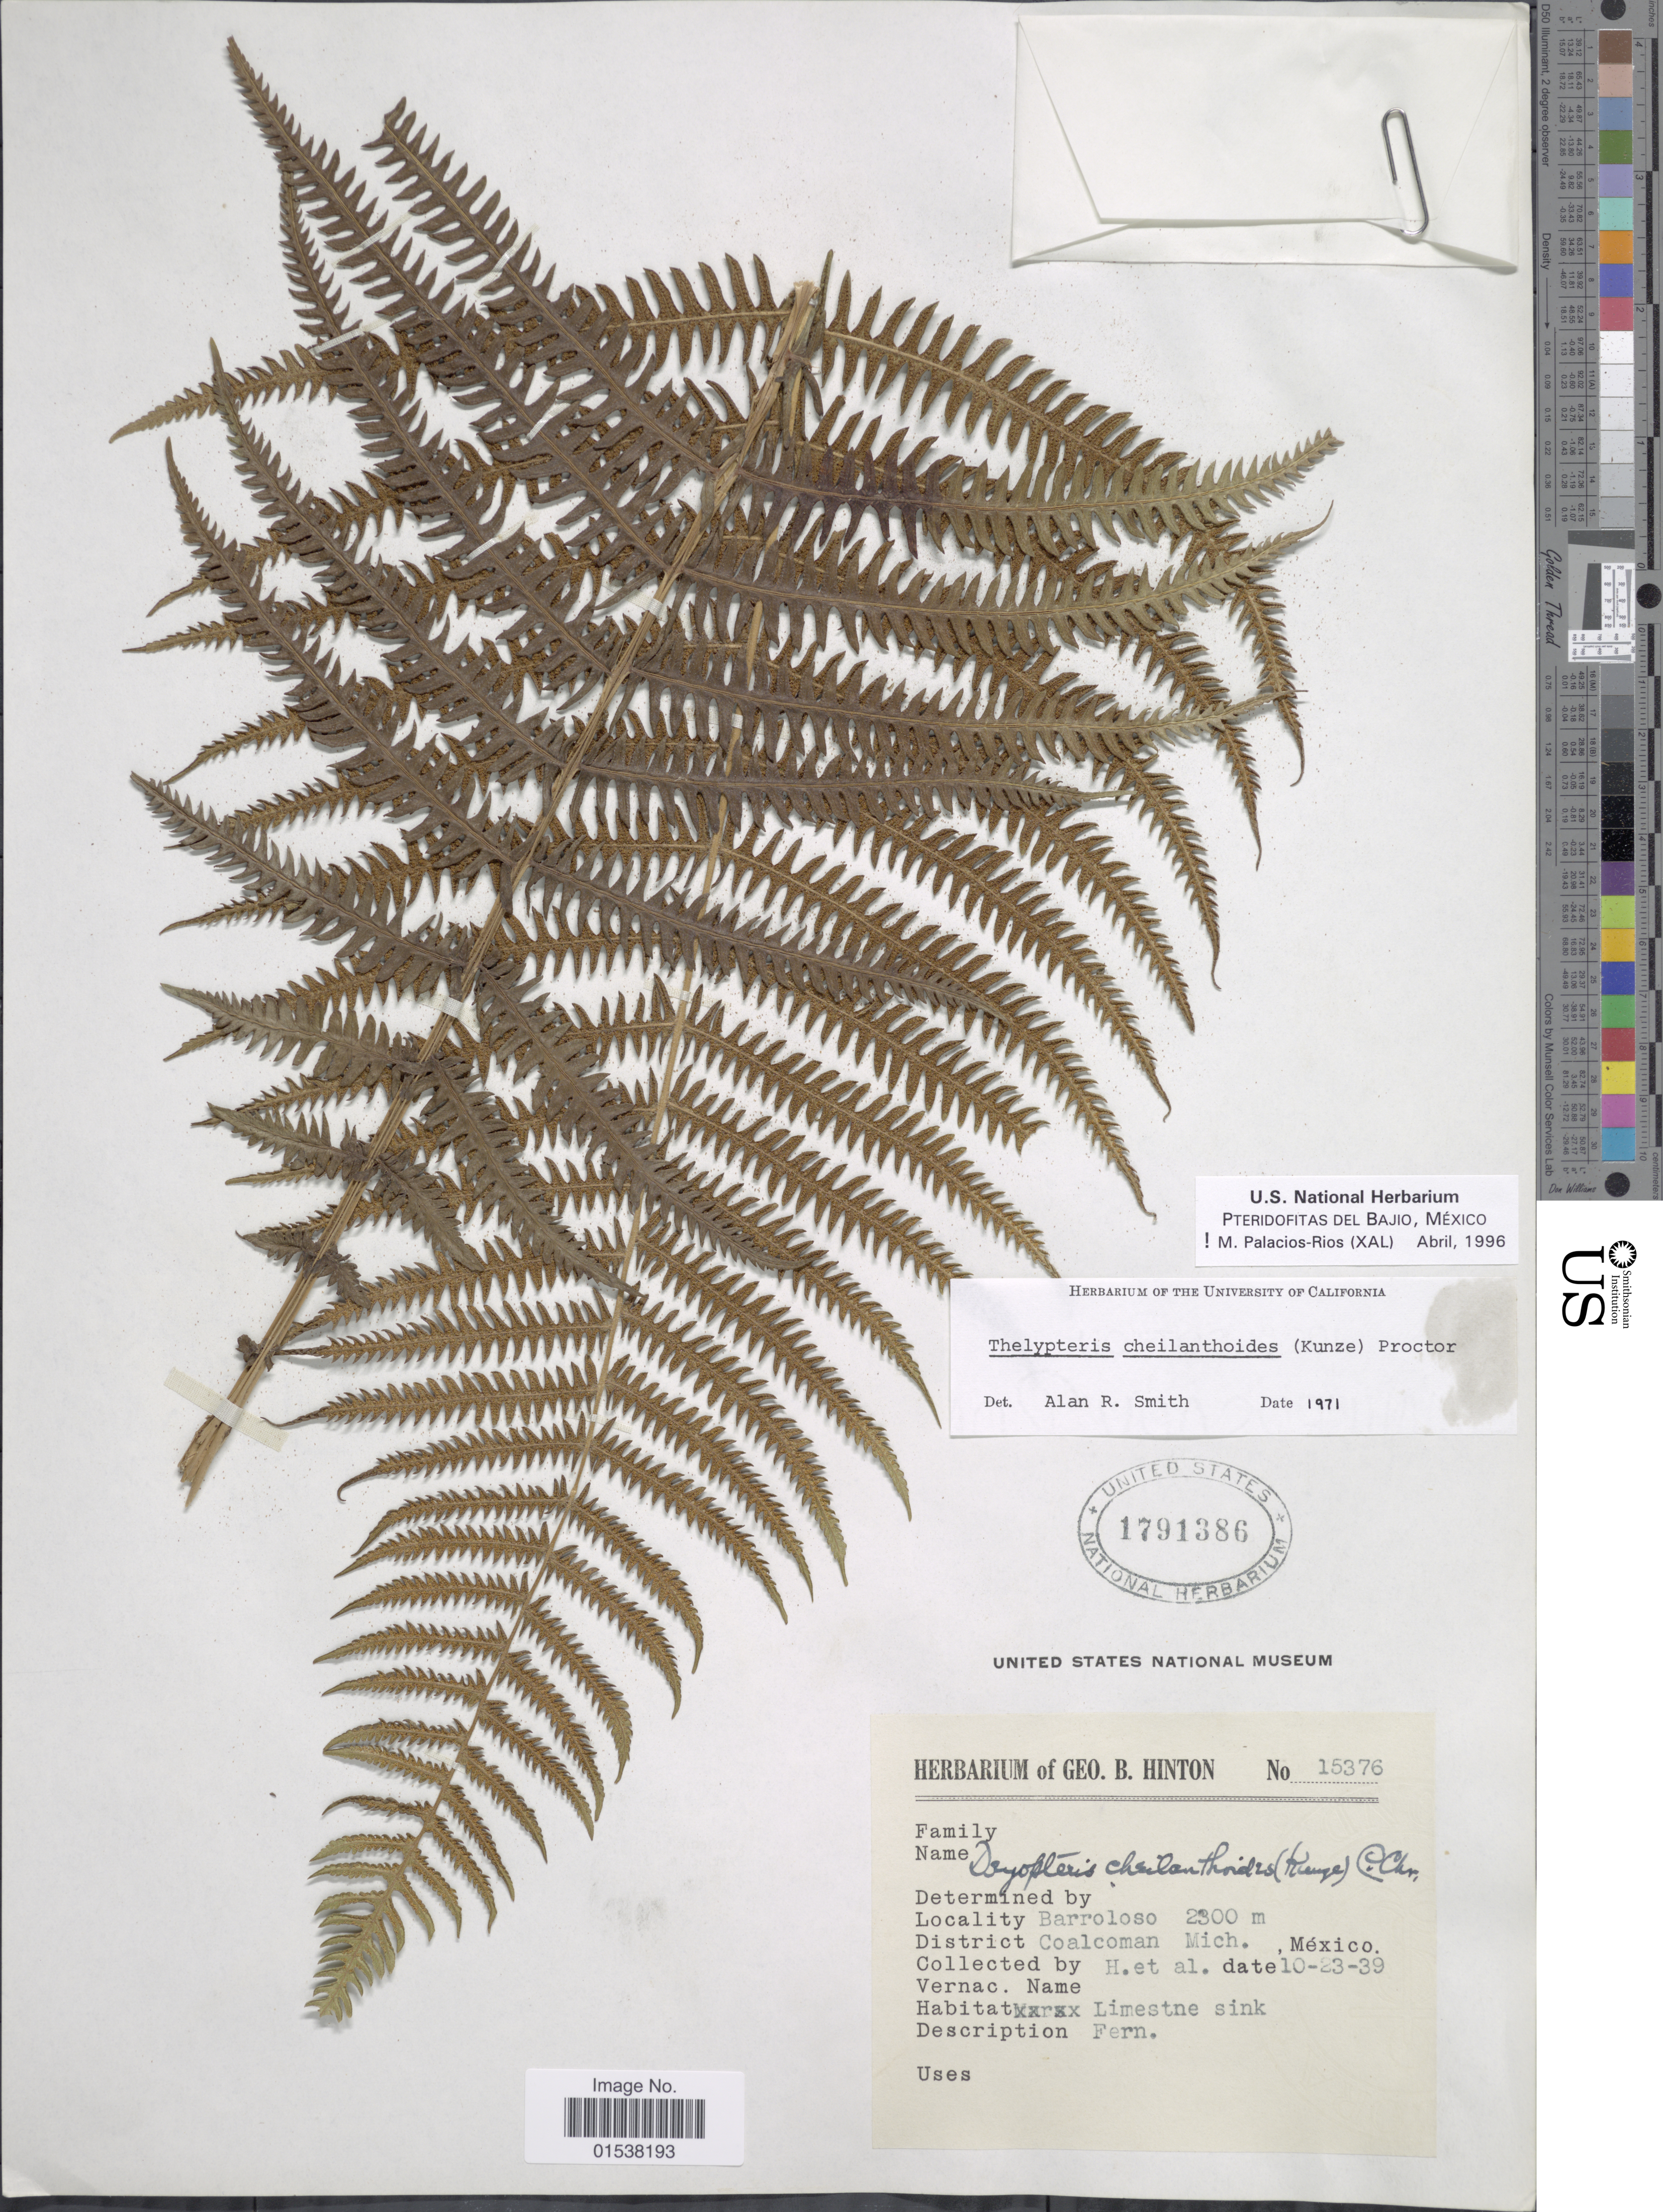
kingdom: Plantae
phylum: Tracheophyta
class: Polypodiopsida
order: Polypodiales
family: Thelypteridaceae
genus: Amauropelta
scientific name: Amauropelta cheilanthoides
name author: (Kunze) Á. Löve & D. Löve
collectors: G. B. Hinton & et al.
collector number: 15376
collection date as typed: Transcribed d/m/y: 23/10/39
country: Mexico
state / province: Michoacán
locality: Barroloso, District Coalcoman Mich., Mexico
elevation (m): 2300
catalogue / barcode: US 1791396